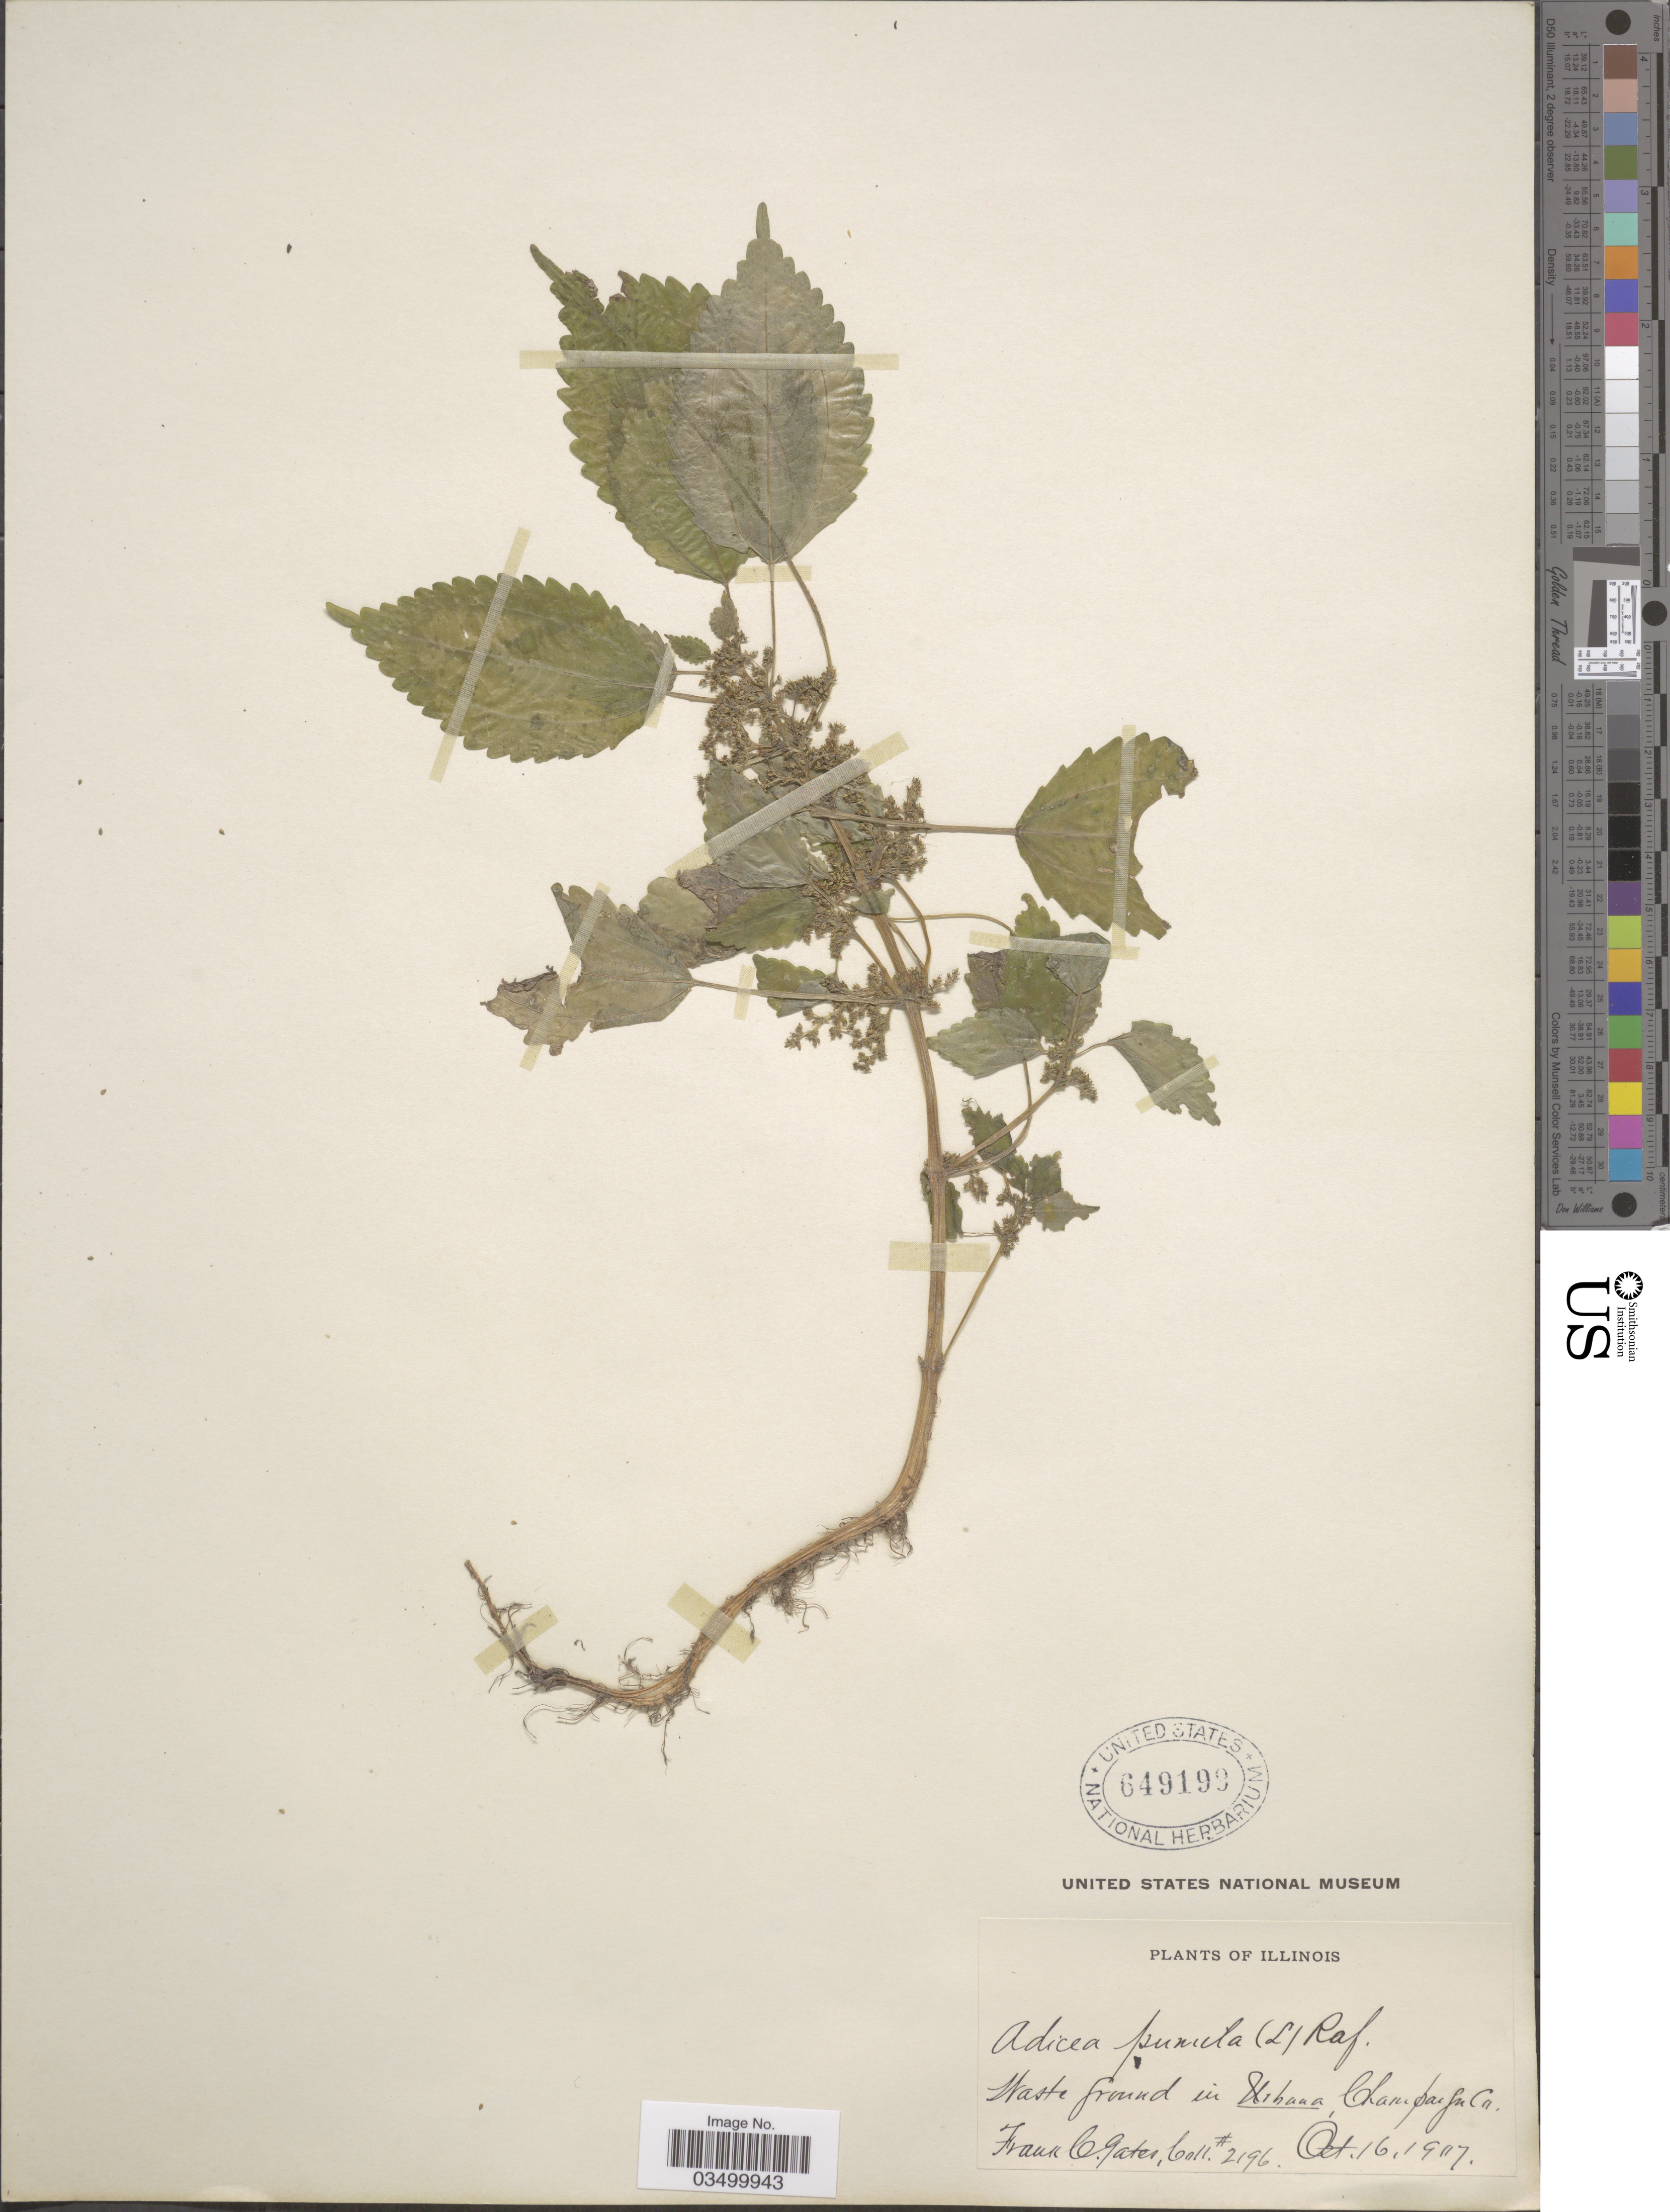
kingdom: Plantae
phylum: Tracheophyta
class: Magnoliopsida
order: Rosales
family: Urticaceae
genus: Pilea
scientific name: Pilea pumila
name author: (L.) A. Gray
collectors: F. C. Gates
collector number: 2196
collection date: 1907-10-16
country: United States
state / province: Illinois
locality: Waste ground in Urbana, Champaign Co.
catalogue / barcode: US 649199